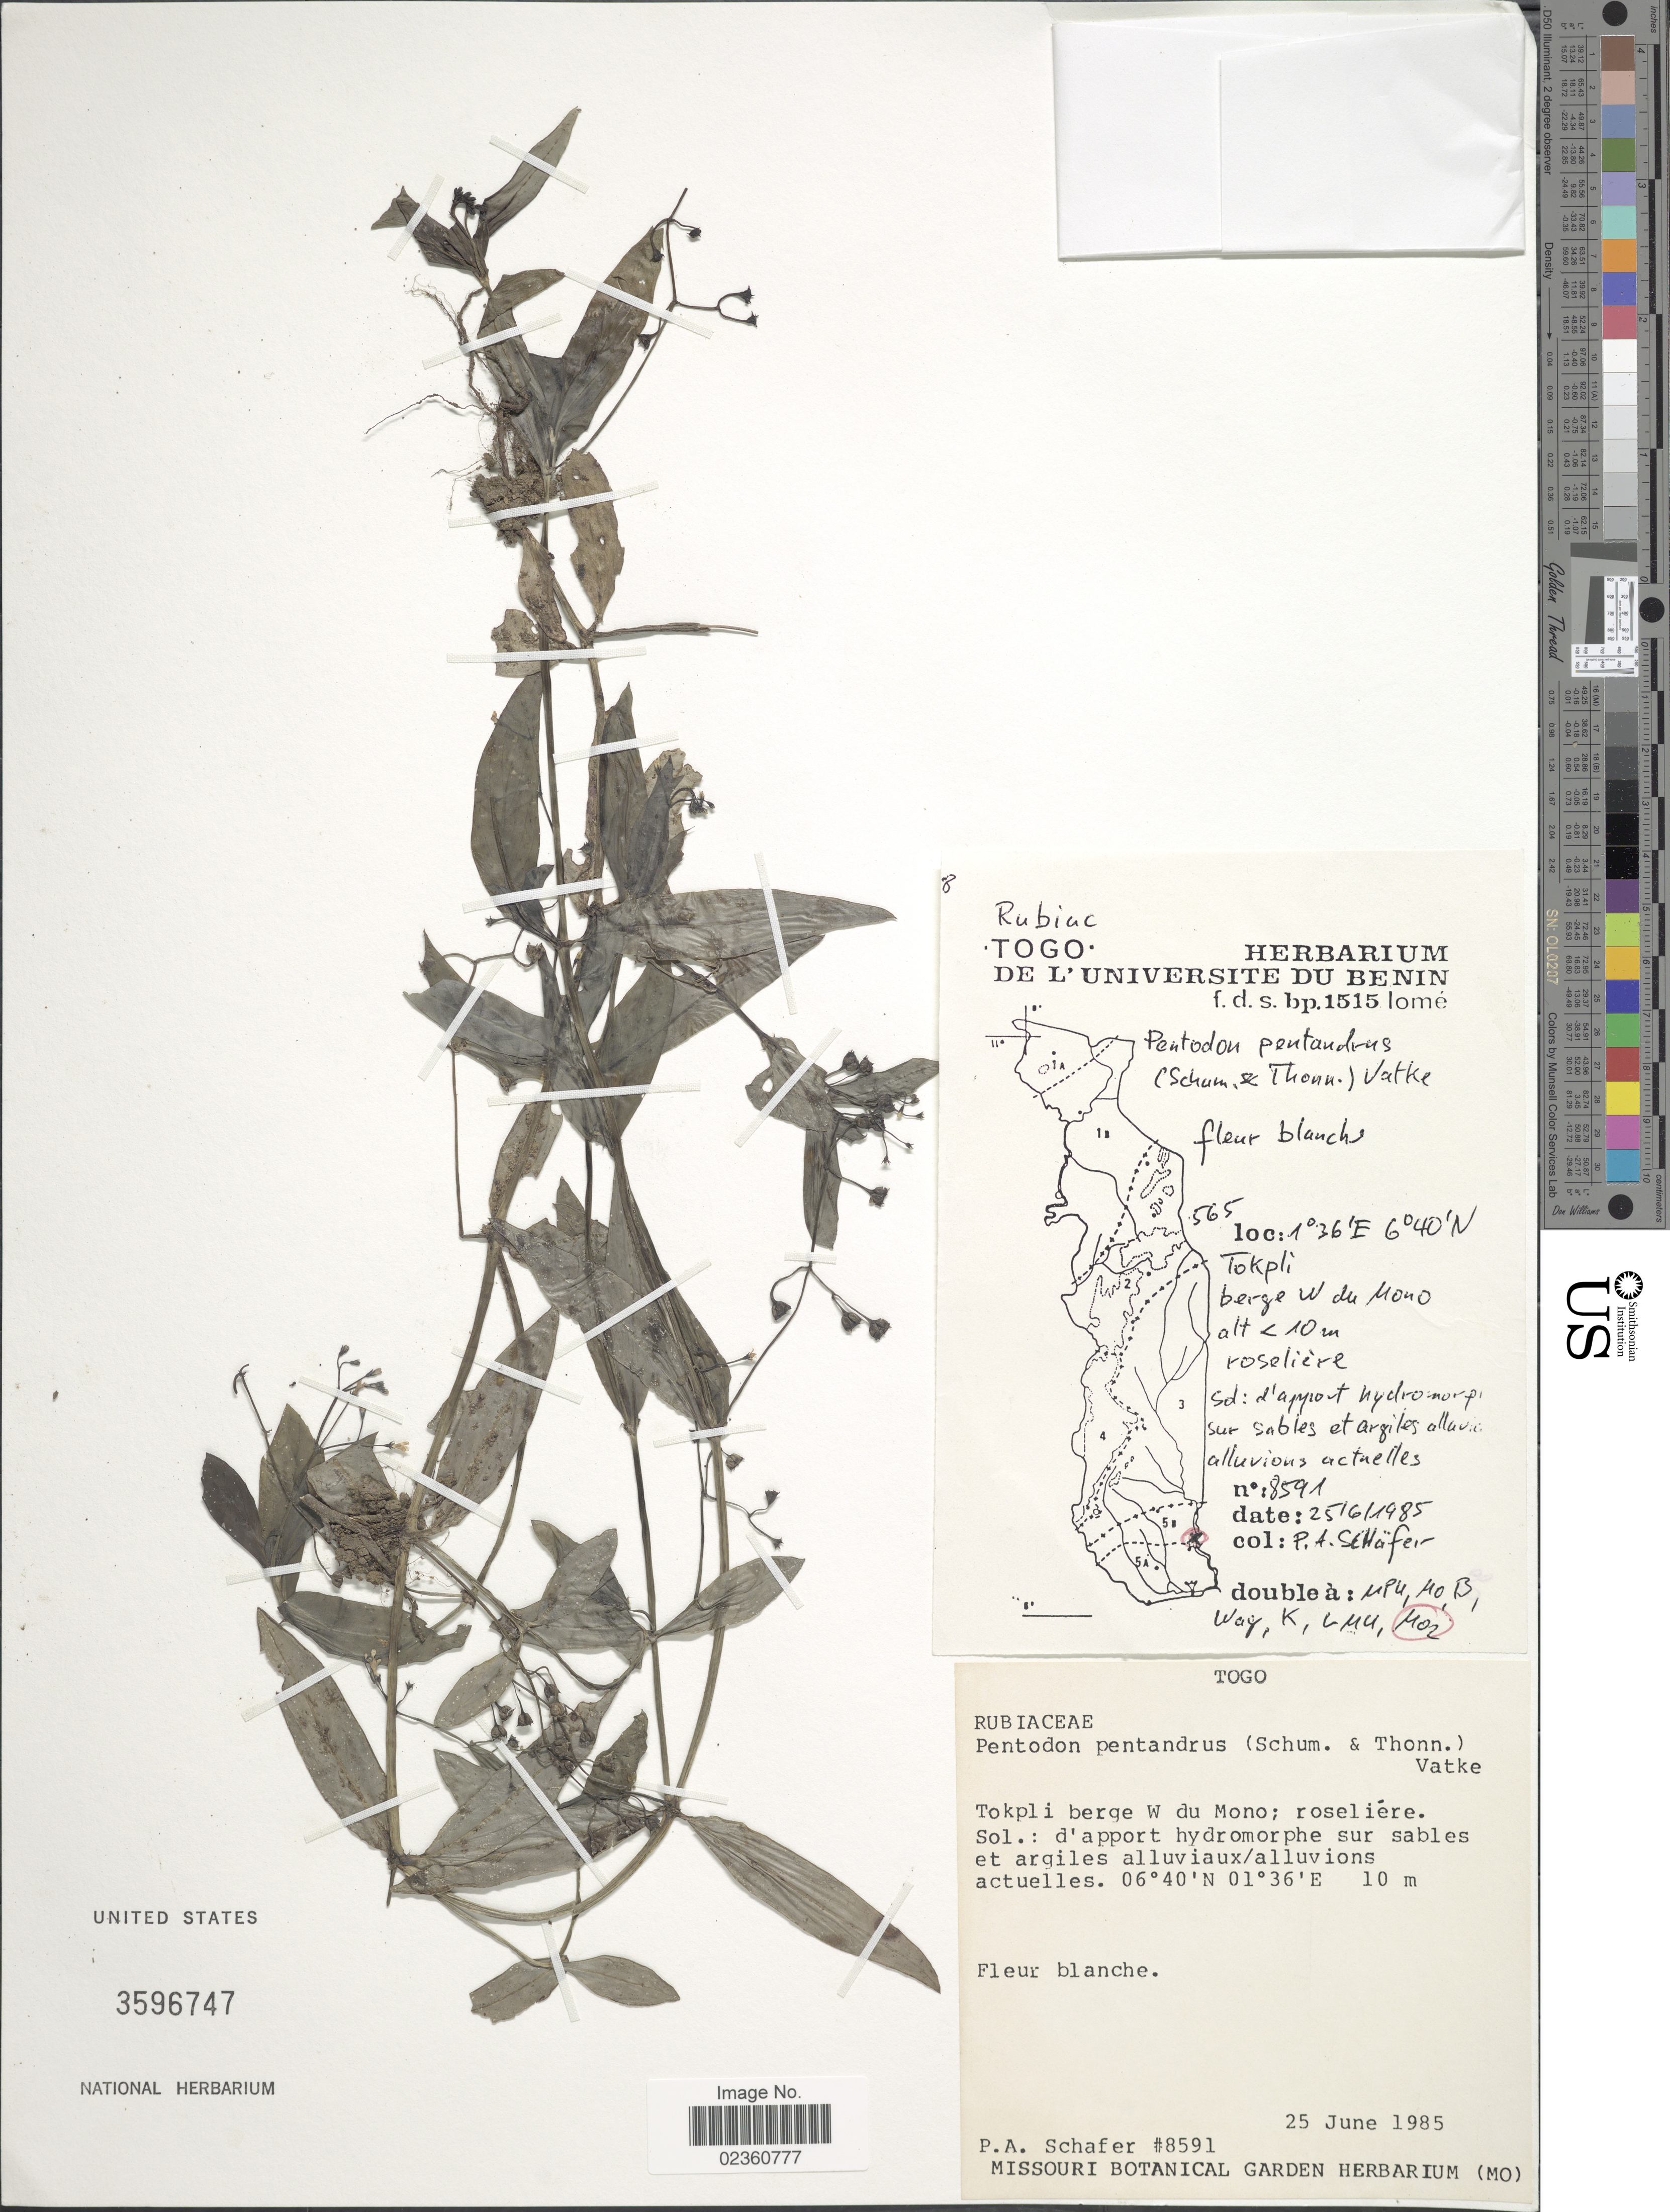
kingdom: Plantae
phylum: Tracheophyta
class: Magnoliopsida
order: Gentianales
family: Rubiaceae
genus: Pentodon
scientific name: Pentodon pentandrus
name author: (Schumach. & Thonn.) Vatke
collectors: P. Schafer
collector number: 8591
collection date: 1985-06-25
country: Togo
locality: Topkli berge W du Mono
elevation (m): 10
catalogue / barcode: US 3596747